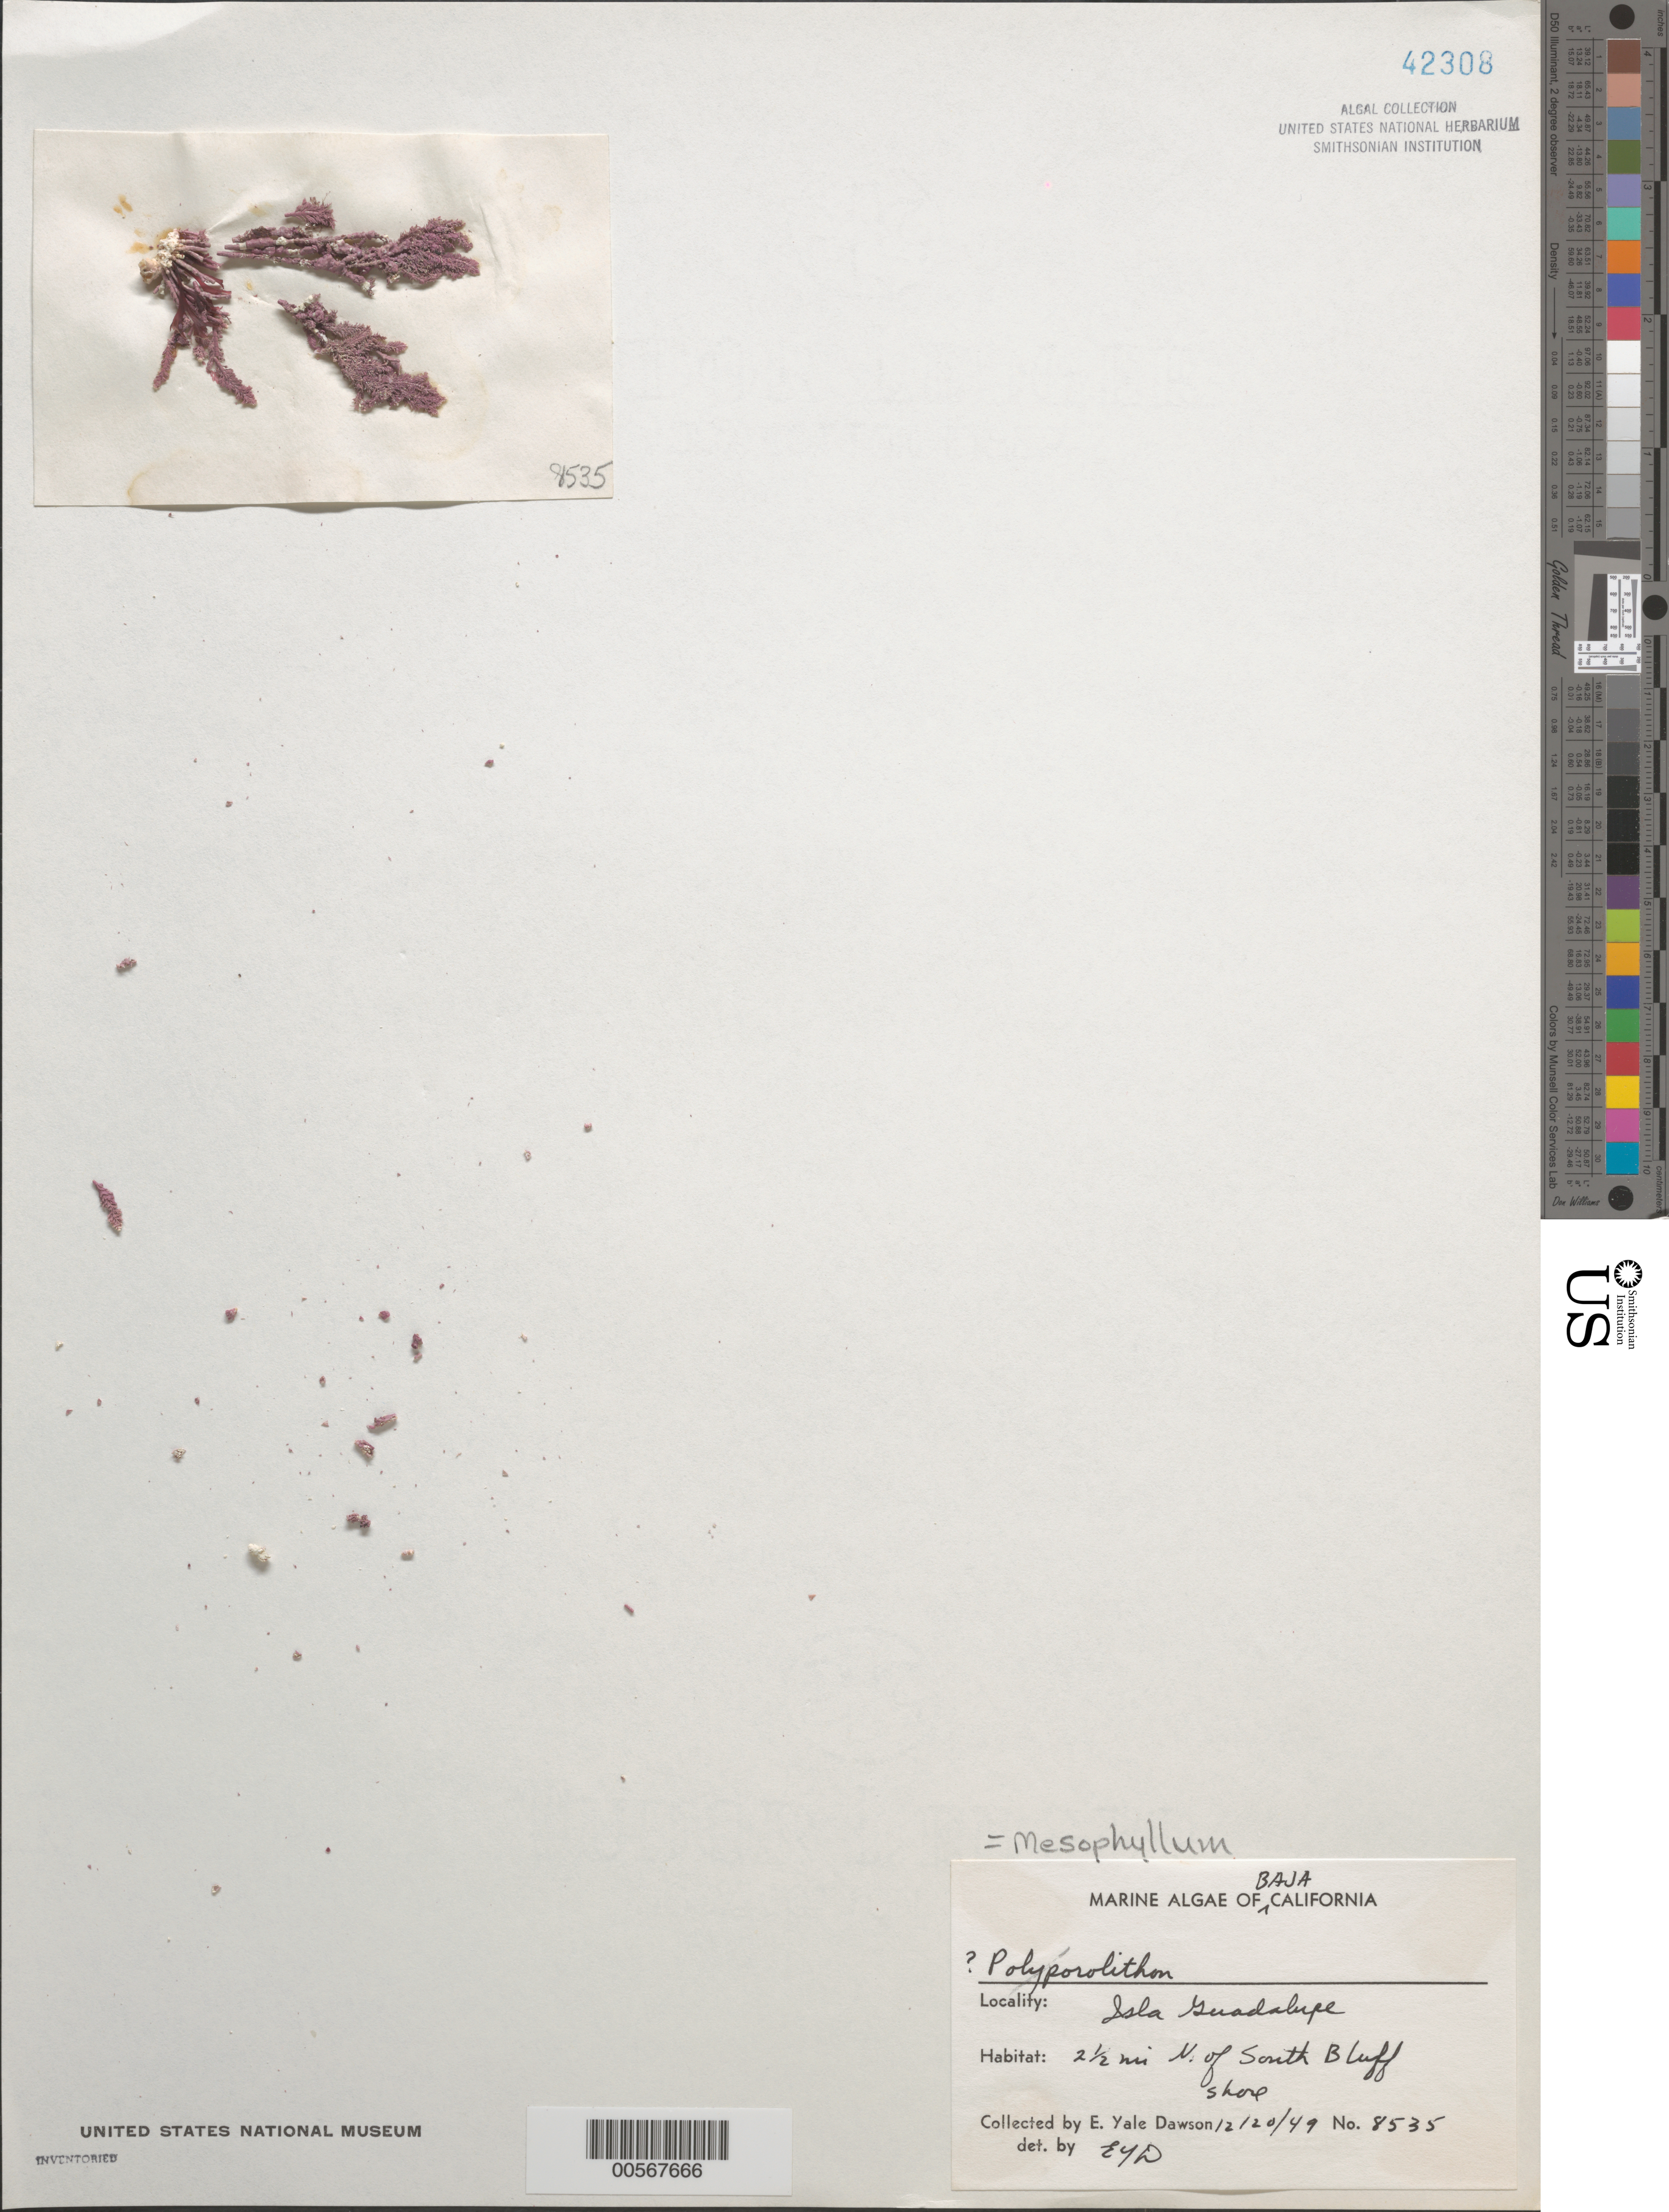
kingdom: Plantae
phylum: Rhodophyta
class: Florideophyceae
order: Corallinales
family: Mesophyllumaceae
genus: Mesophyllum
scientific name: Mesophyllum sp.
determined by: Dawson, E. Y.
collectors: E. Y. Dawson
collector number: EYD 8535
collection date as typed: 20 Dec 1949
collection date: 1949-12-20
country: Mexico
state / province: Baja California Norte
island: Isla Guadalupe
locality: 2.5 miles north of South Bluff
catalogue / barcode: US 42308